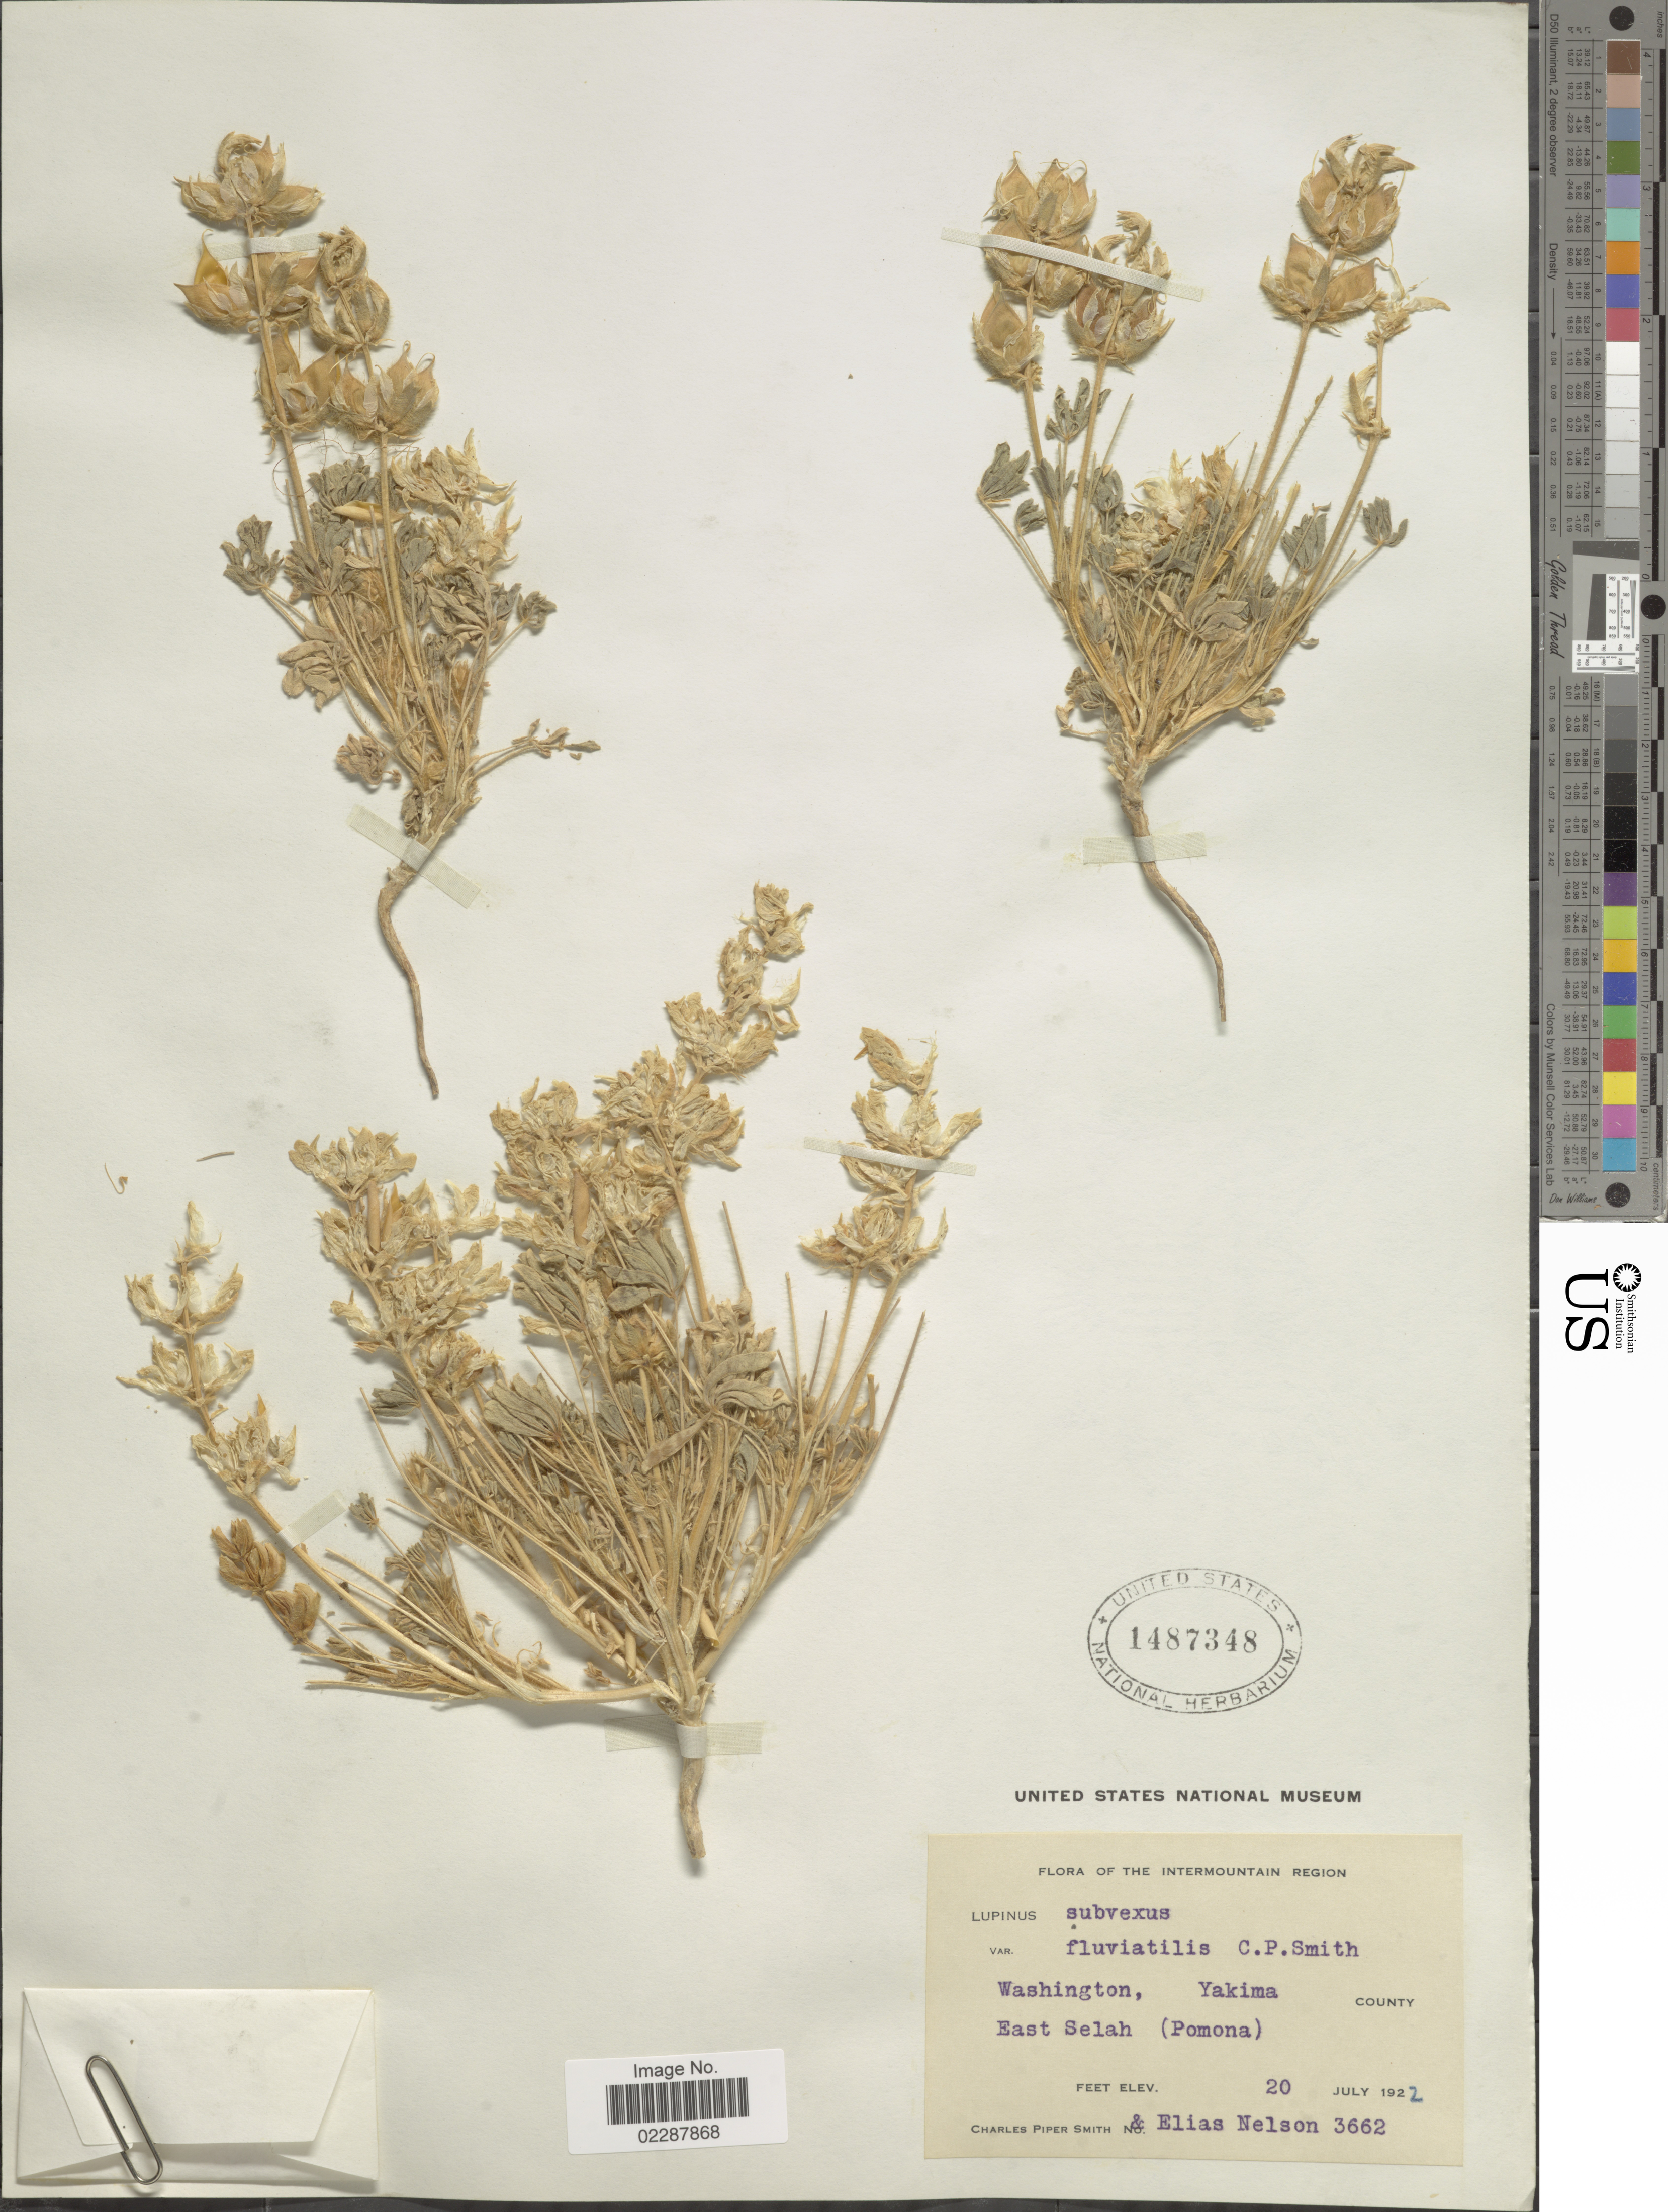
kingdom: Plantae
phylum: Tracheophyta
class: Magnoliopsida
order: Fabales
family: Fabaceae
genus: Lupinus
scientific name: Lupinus subvexus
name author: C.P. Sm.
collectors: C. P. Smith & E. Nelson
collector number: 3662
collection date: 1922-07-20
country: United States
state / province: Washington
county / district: Yakima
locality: Yakima County, East Selah (Pomona)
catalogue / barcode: US 1487348